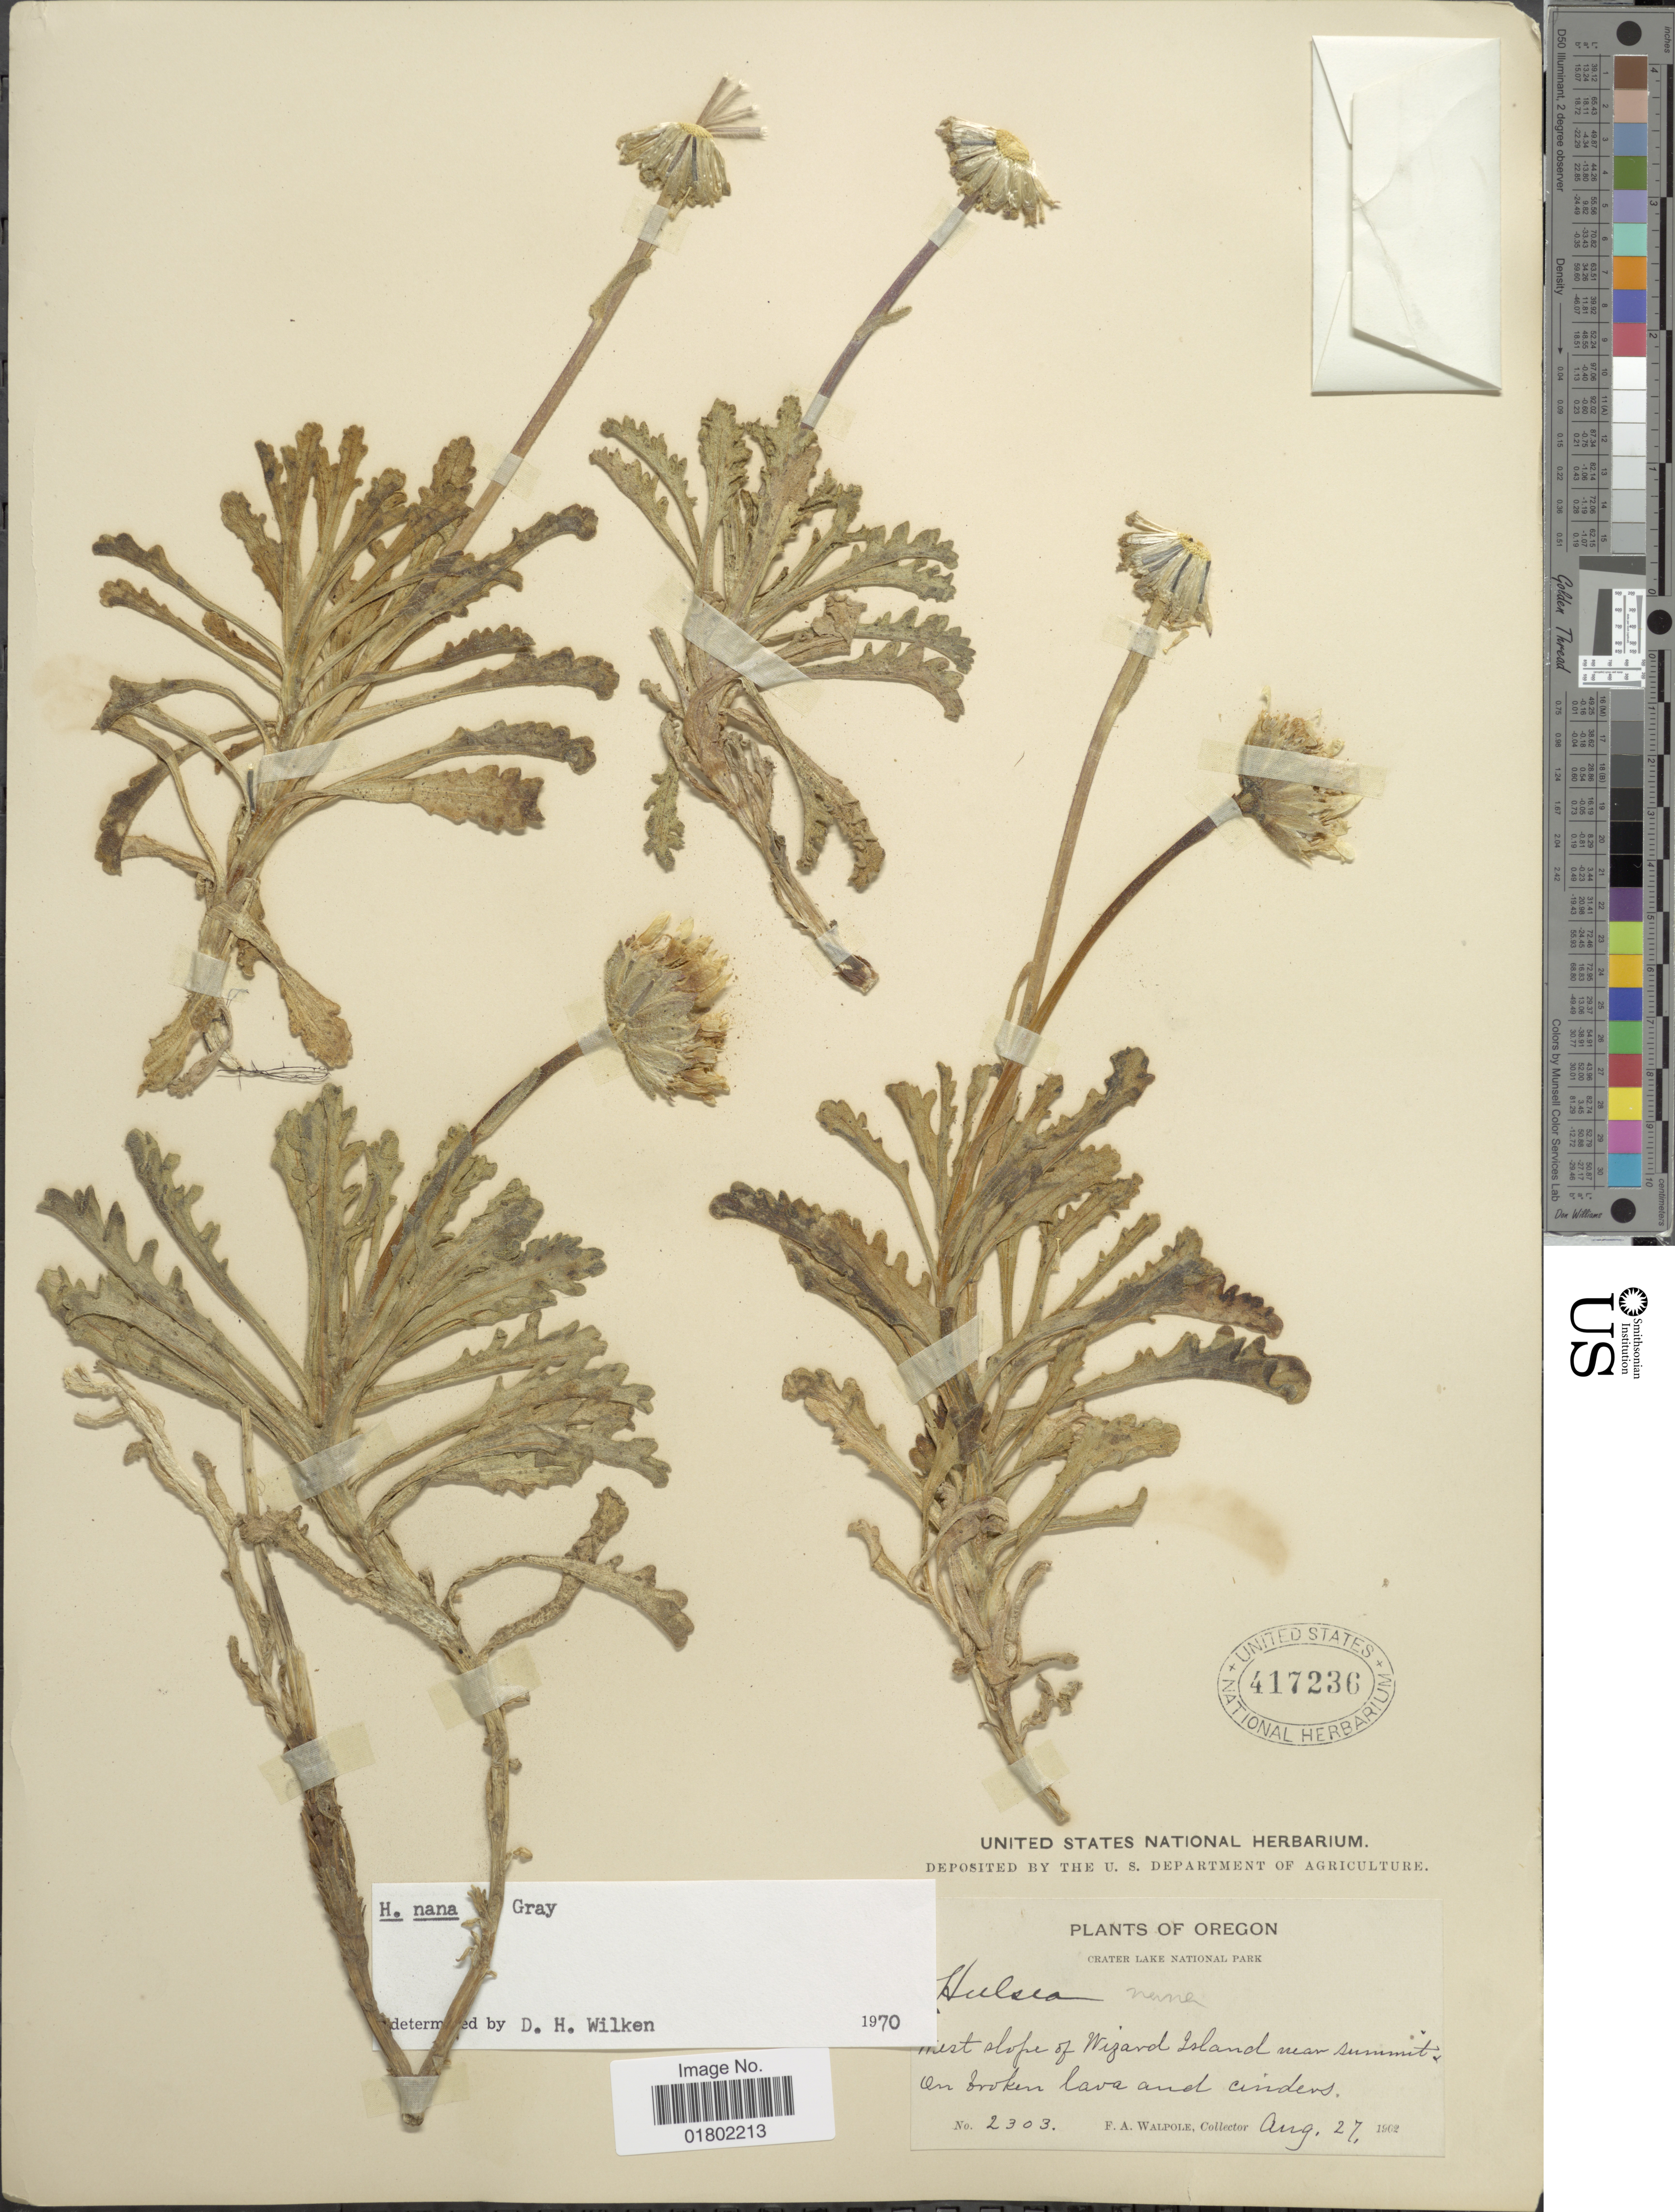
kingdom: Plantae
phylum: Tracheophyta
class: Magnoliopsida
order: Asterales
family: Asteraceae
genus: Hulsea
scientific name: Hulsea nana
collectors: F. Walpole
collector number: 2303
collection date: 1962-08-27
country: United States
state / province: Oregon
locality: Crater Lake National Park, west slope of Wizard Island near summit on broken lava and cinders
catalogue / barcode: US 417236